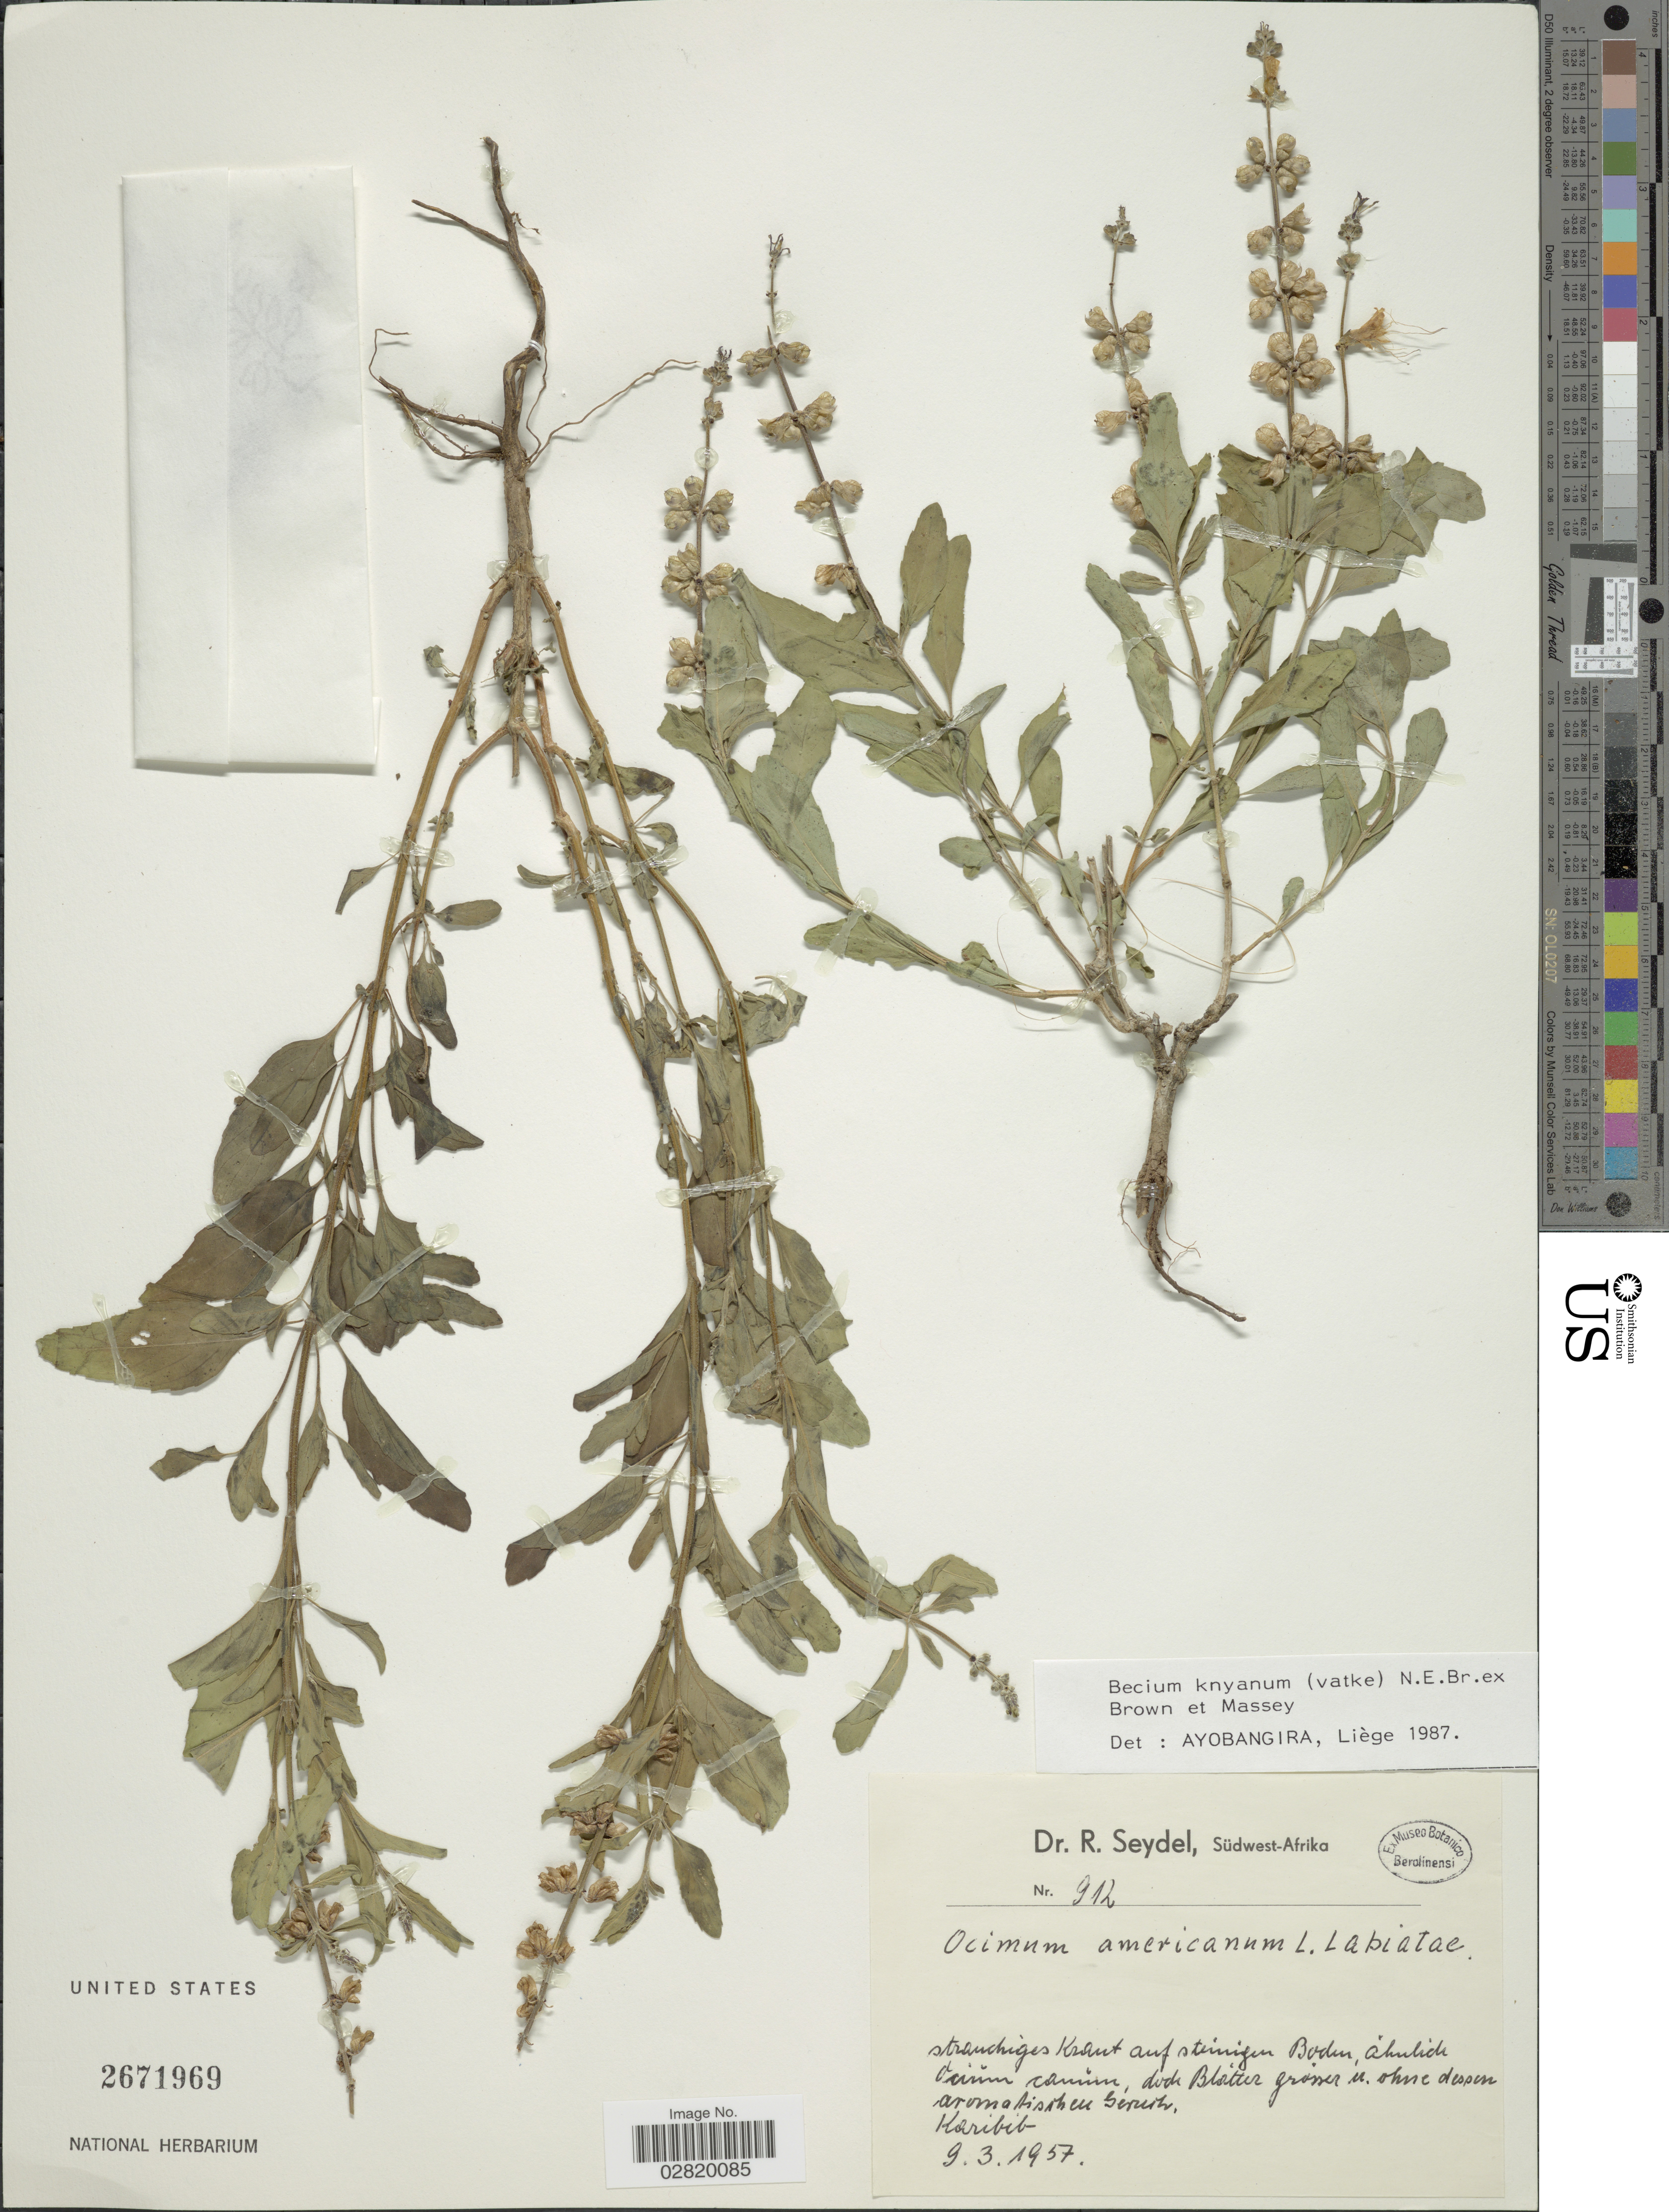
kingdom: Plantae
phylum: Tracheophyta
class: Magnoliopsida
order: Lamiales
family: Lamiaceae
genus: Becium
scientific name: Becium filamentosum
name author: (Forssk.) Chiov.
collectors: R. Seydel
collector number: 912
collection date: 1957-03-09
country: Namibia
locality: Karibib. Südwest-Afrika.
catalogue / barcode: US 2671969